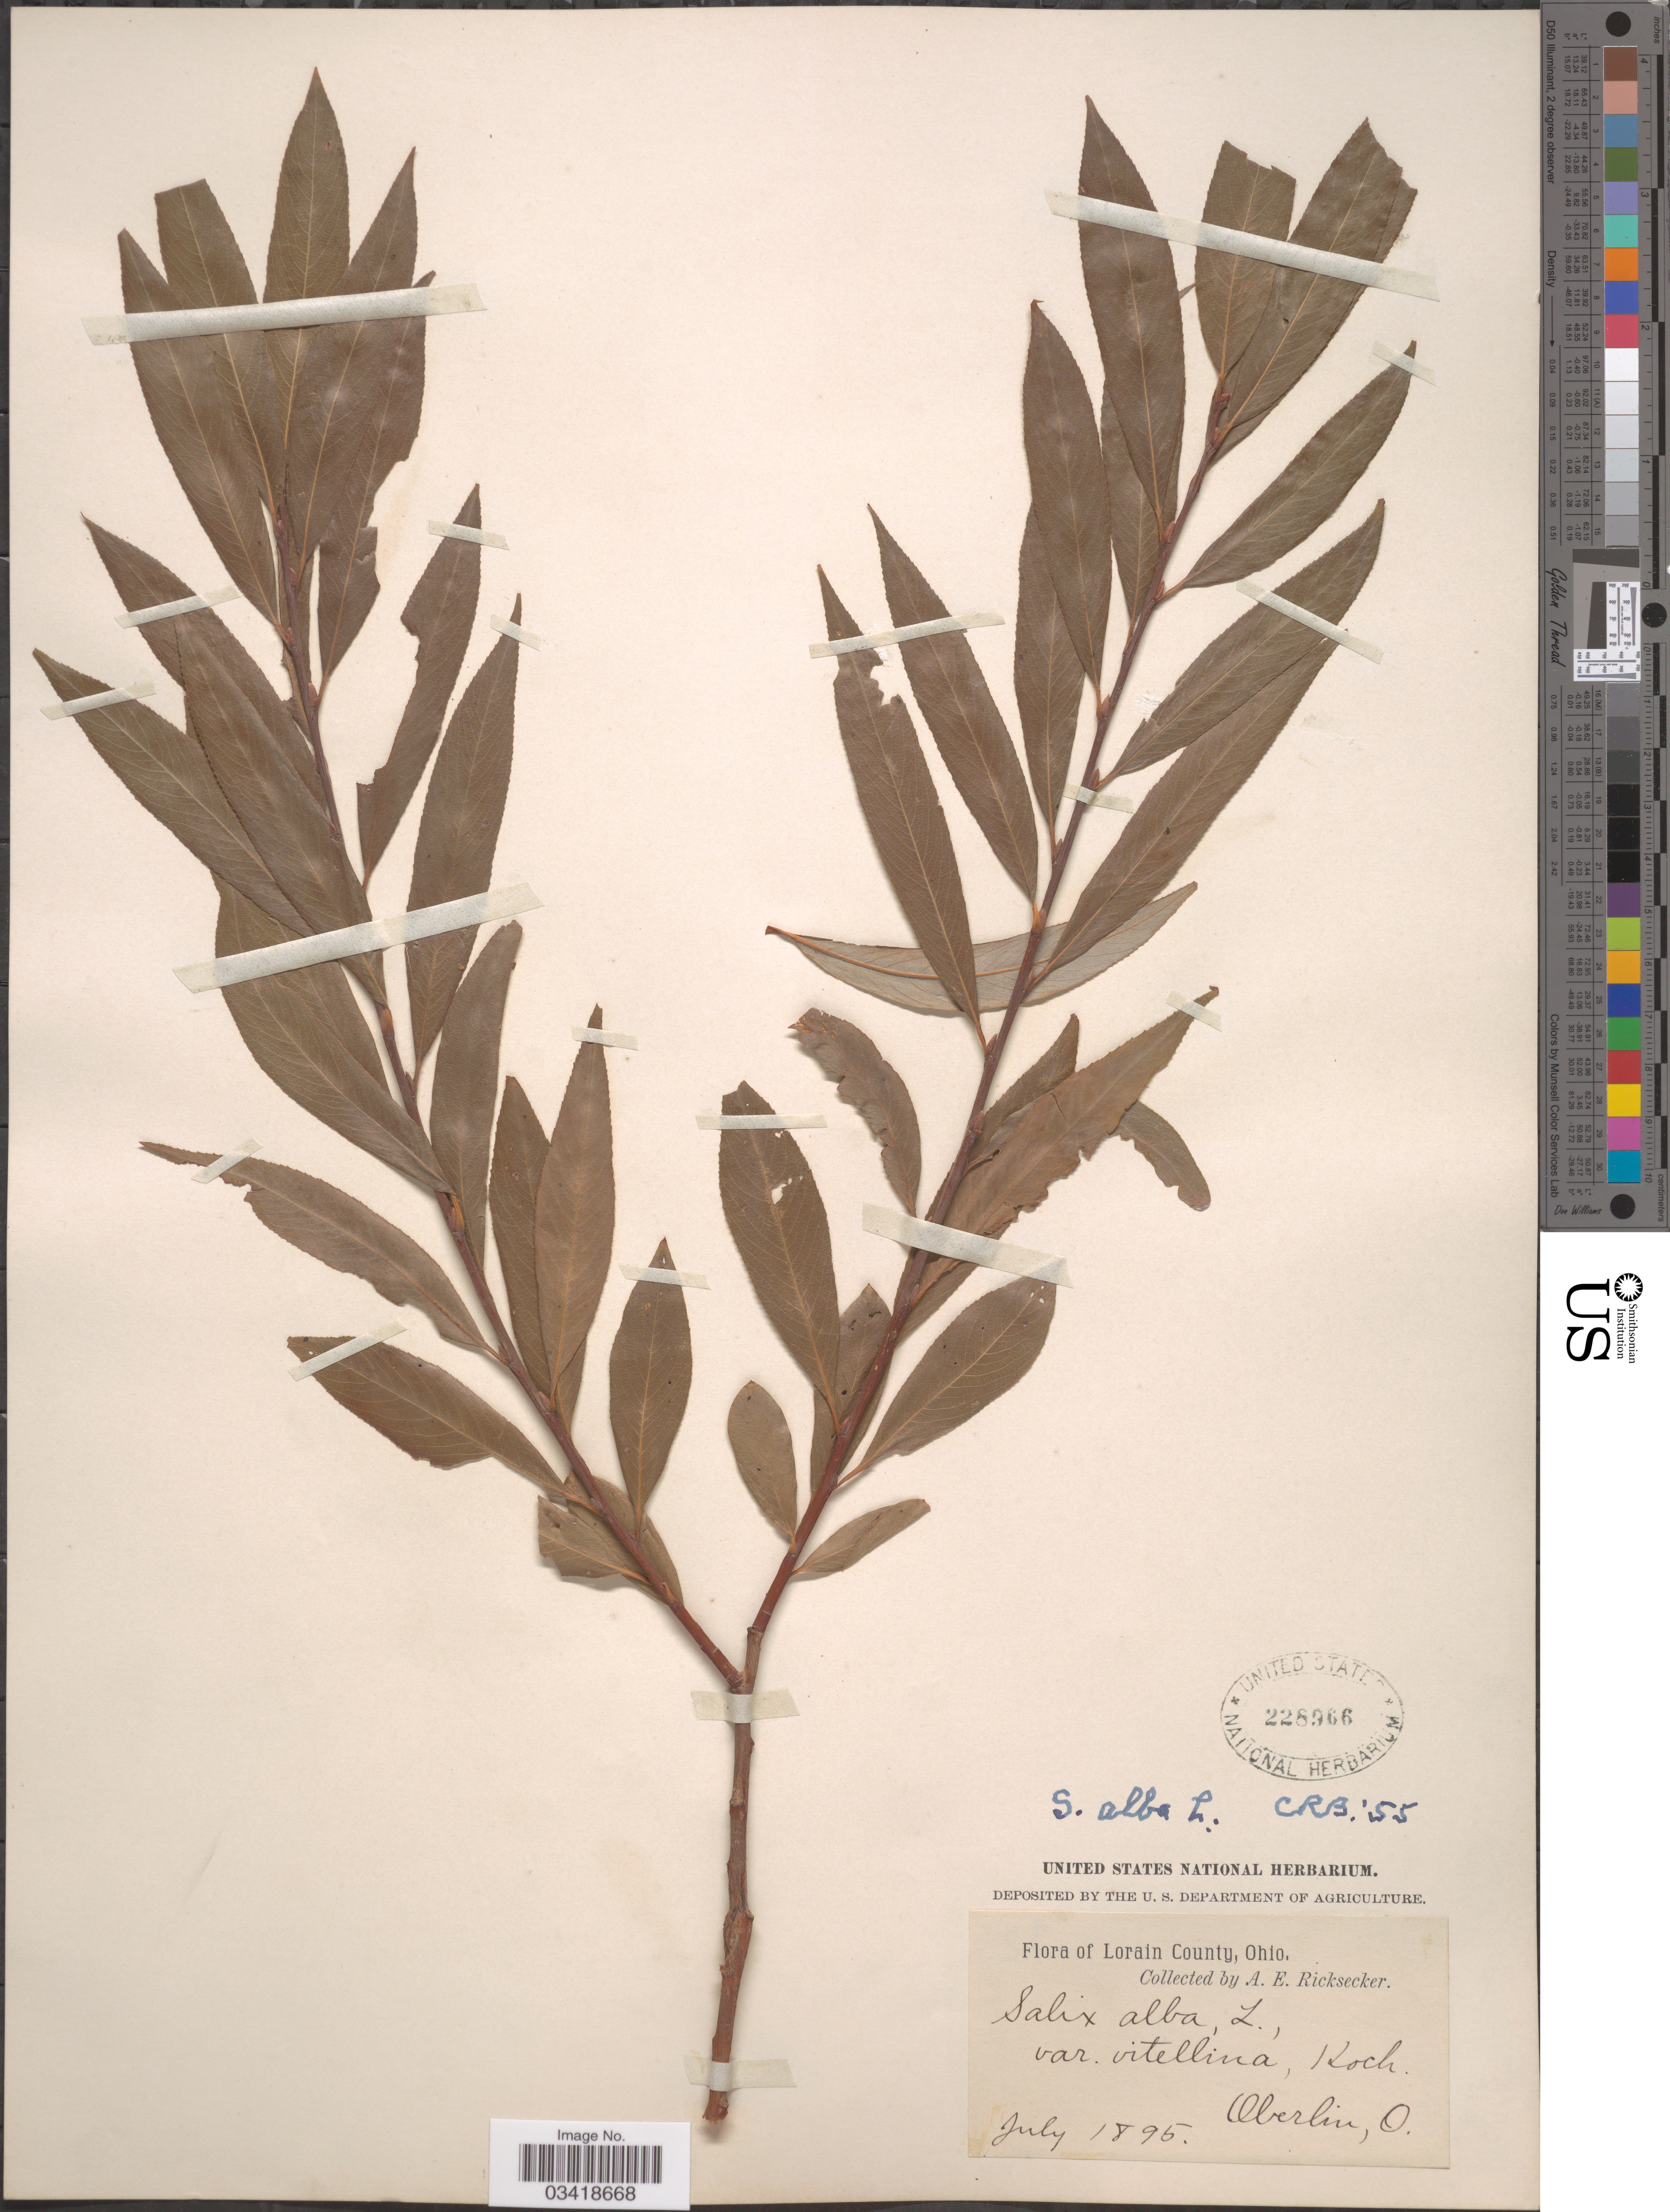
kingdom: Plantae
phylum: Tracheophyta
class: Magnoliopsida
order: Malpighiales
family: Salicaceae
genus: Salix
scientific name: Salix alba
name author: L.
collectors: A. E. Ricksecker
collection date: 1895-07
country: United States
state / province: Ohio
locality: Lorain County. Oberlin.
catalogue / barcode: US 228966